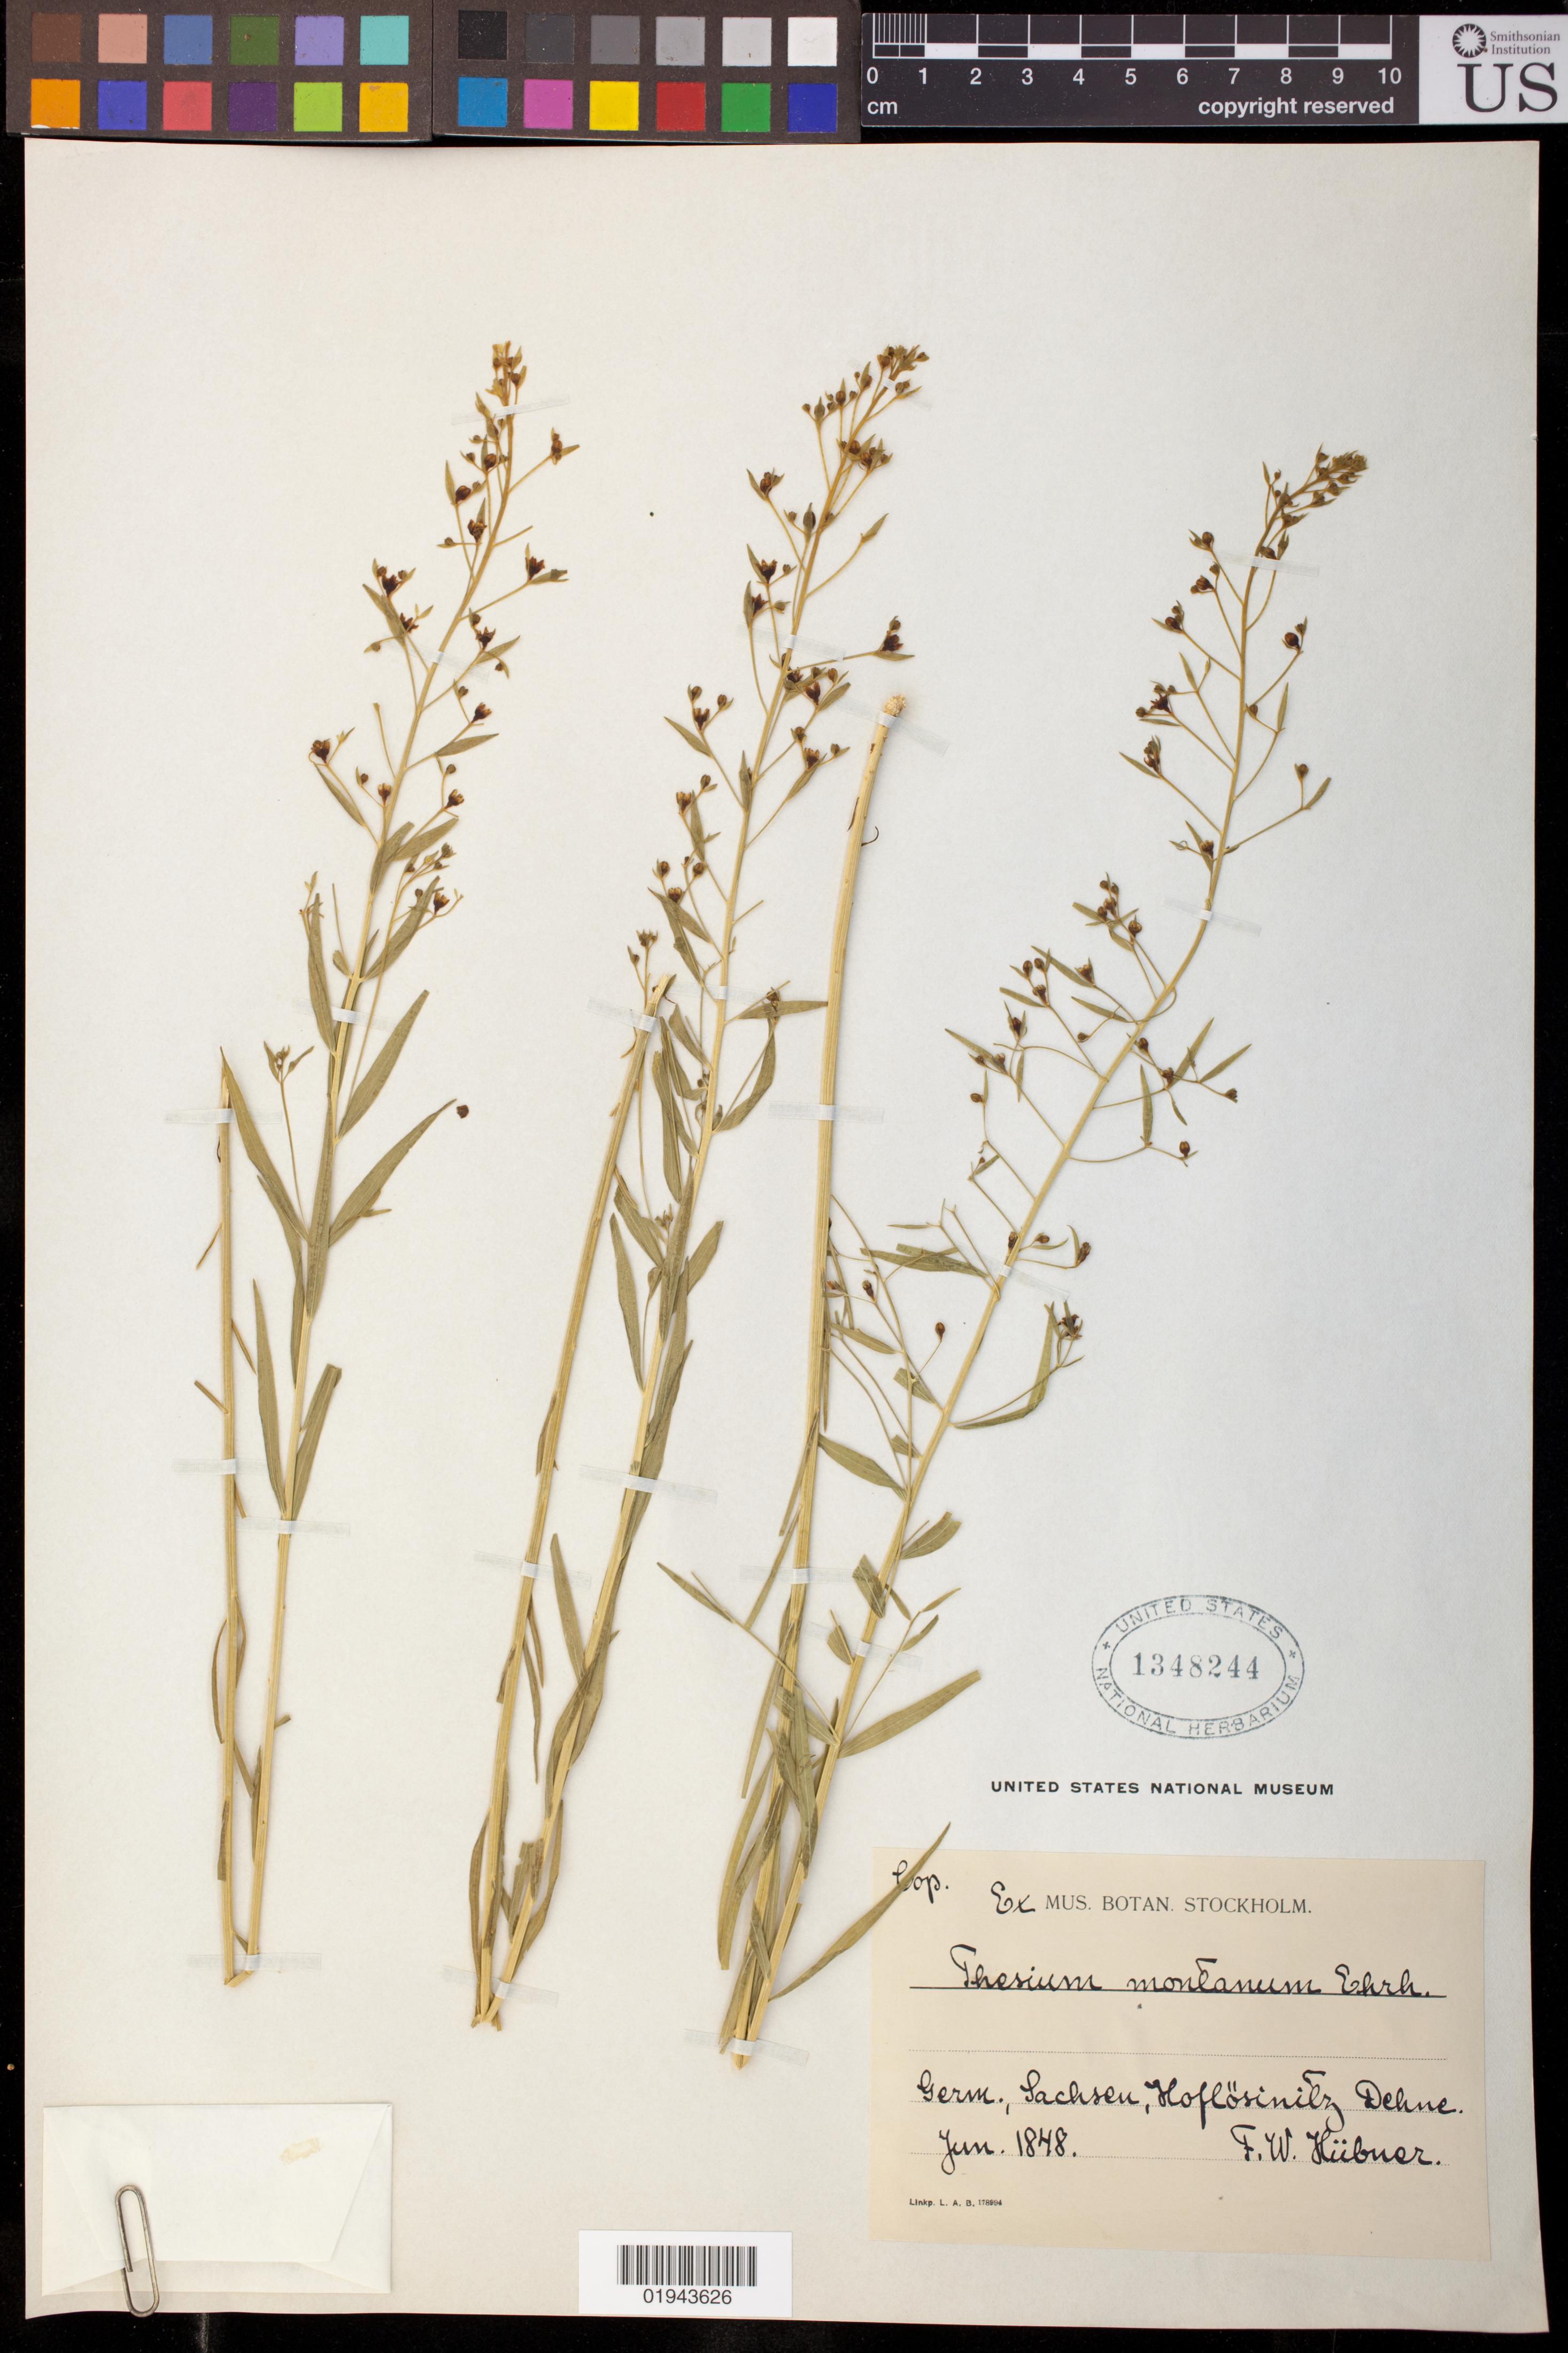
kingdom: Plantae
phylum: Tracheophyta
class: Magnoliopsida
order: Santalales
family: Thesiaceae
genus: Thesium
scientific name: Thesium montanum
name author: Ehrh. ex Hoffm.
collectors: F. Hübner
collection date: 1848-06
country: Germany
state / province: Sachsen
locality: Hoflosinilz Dehne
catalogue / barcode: US 1348244